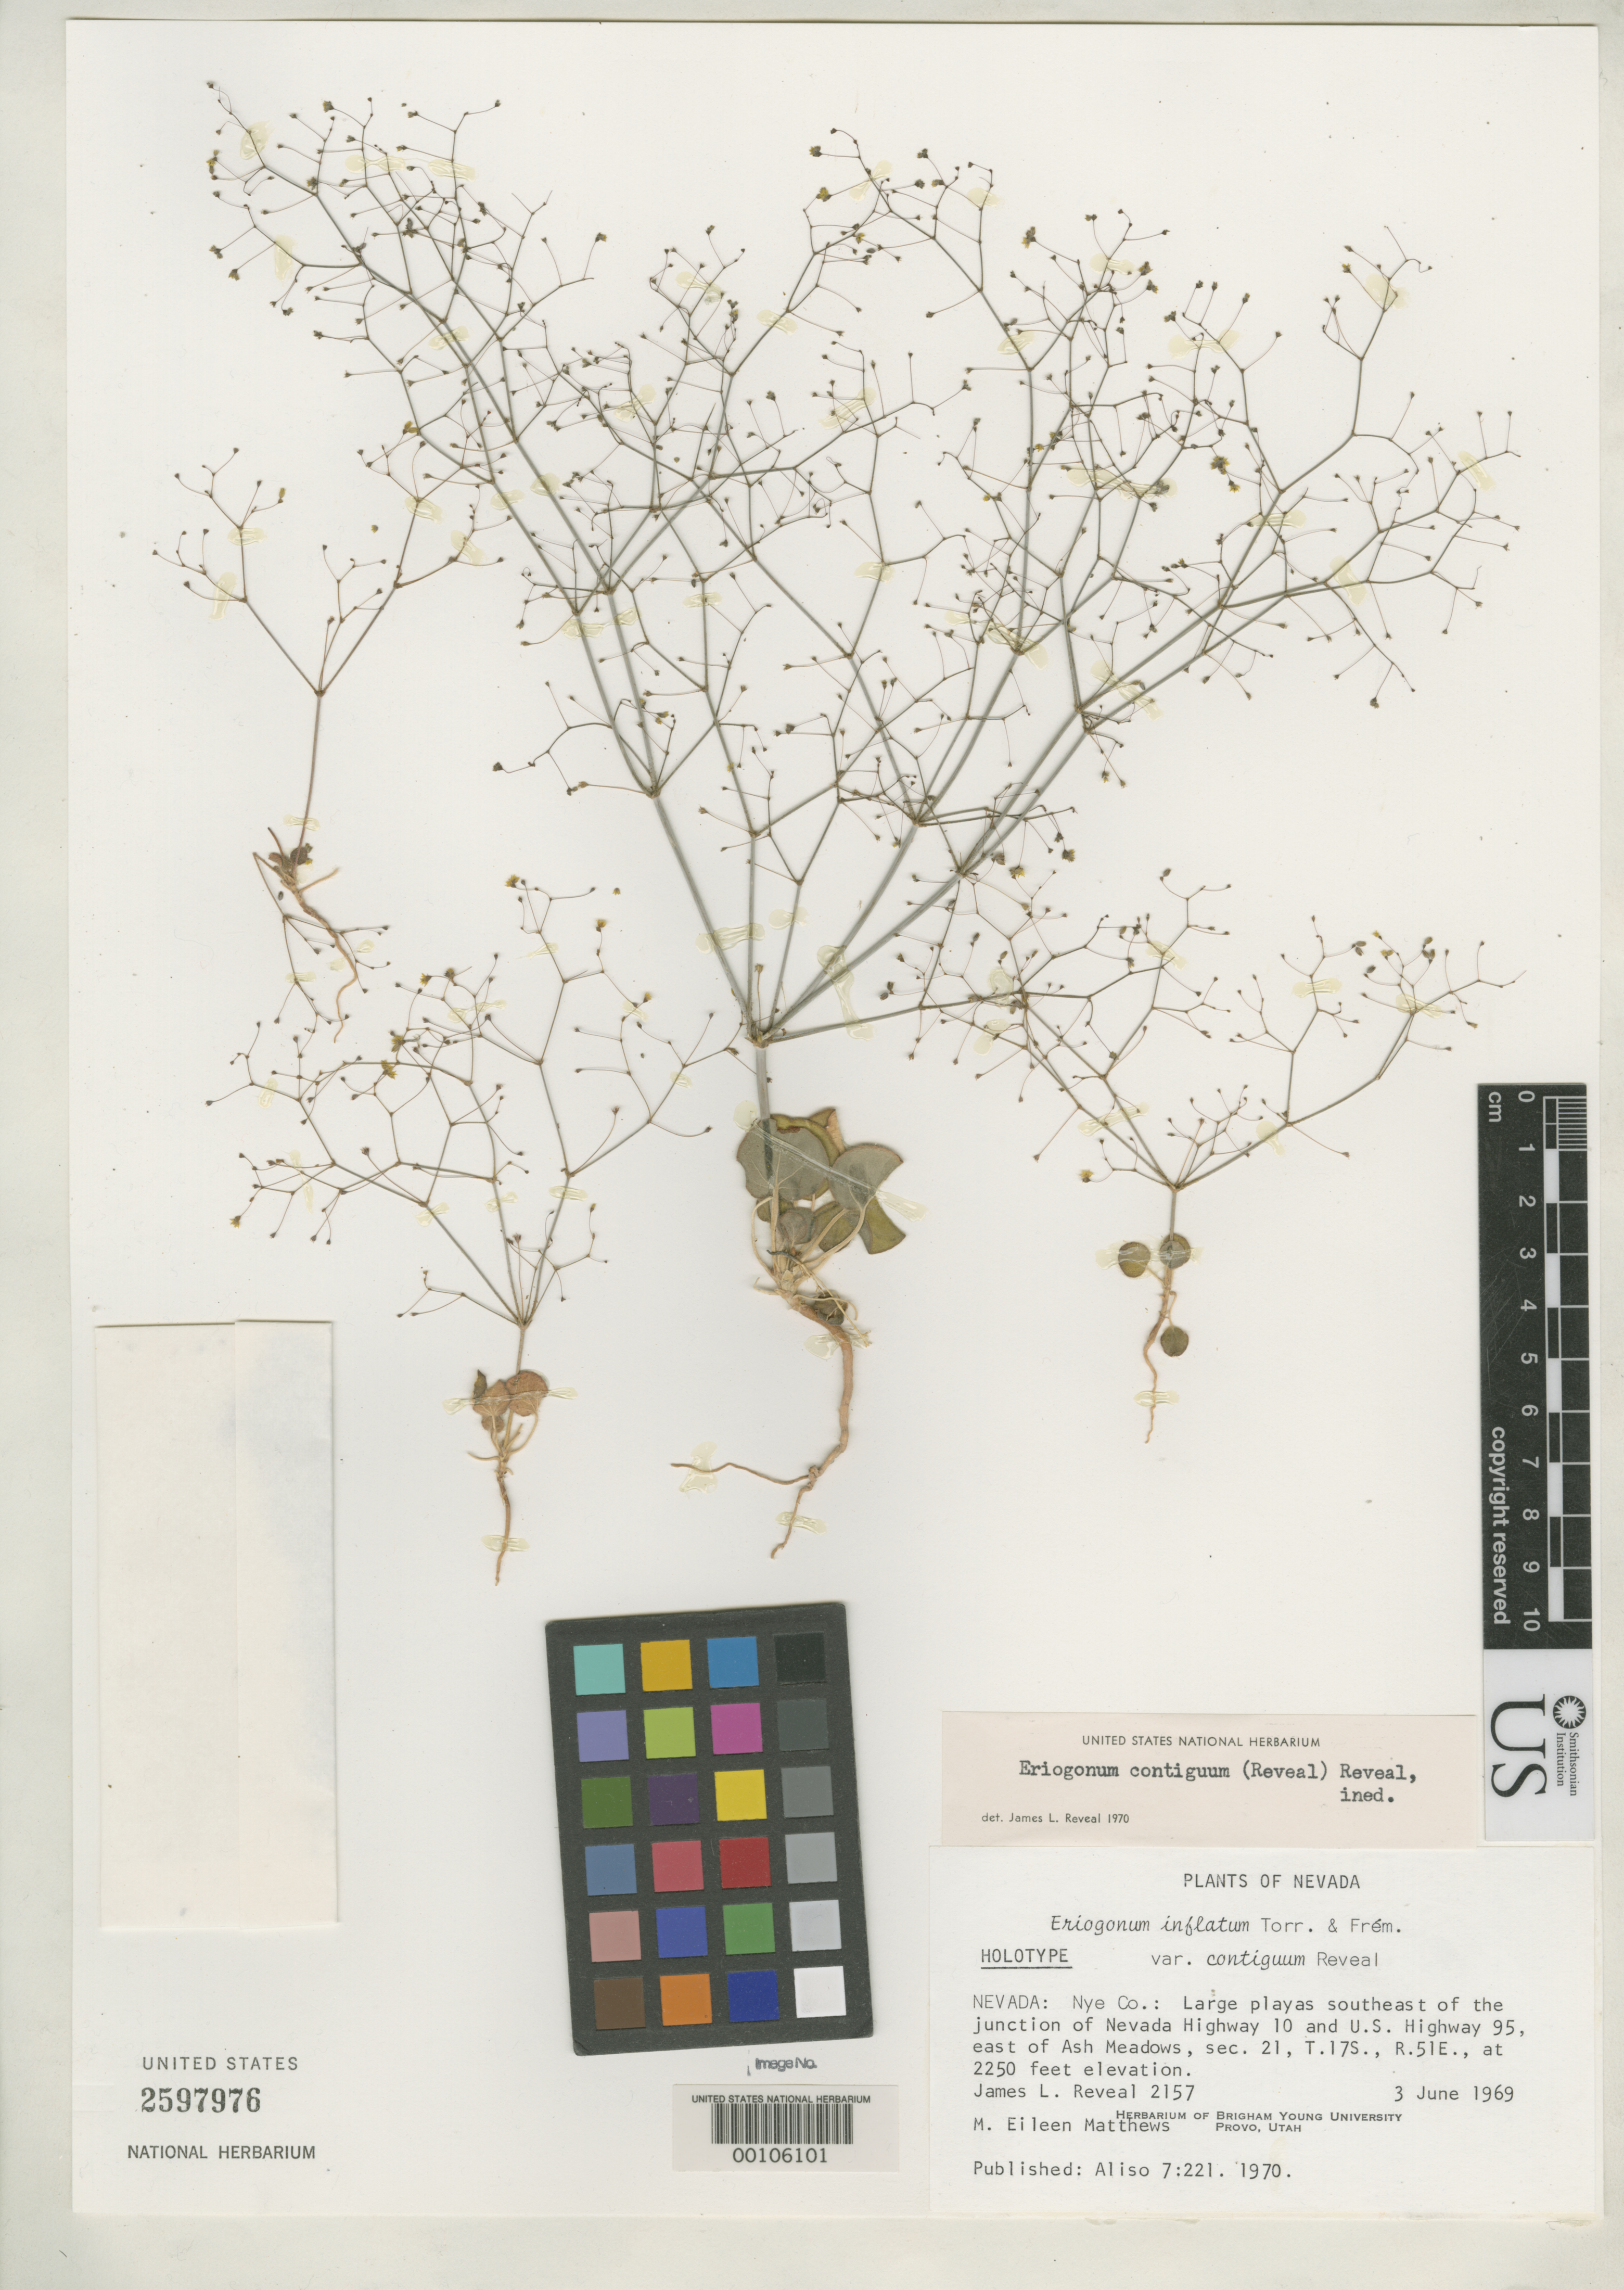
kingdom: Plantae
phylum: Tracheophyta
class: Magnoliopsida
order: Caryophyllales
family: Polygonaceae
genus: Eriogonum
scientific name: Eriogonum inflatum var. contiguum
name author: Reveal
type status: Holotype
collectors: J. L. Reveal & M. E. Matthews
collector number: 2157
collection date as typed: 03 Jun 1969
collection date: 1969-06-03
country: United States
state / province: Nevada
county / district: Nye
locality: East of Ash Meadows; alt.2250 ft.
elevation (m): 686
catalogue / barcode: US 2597976